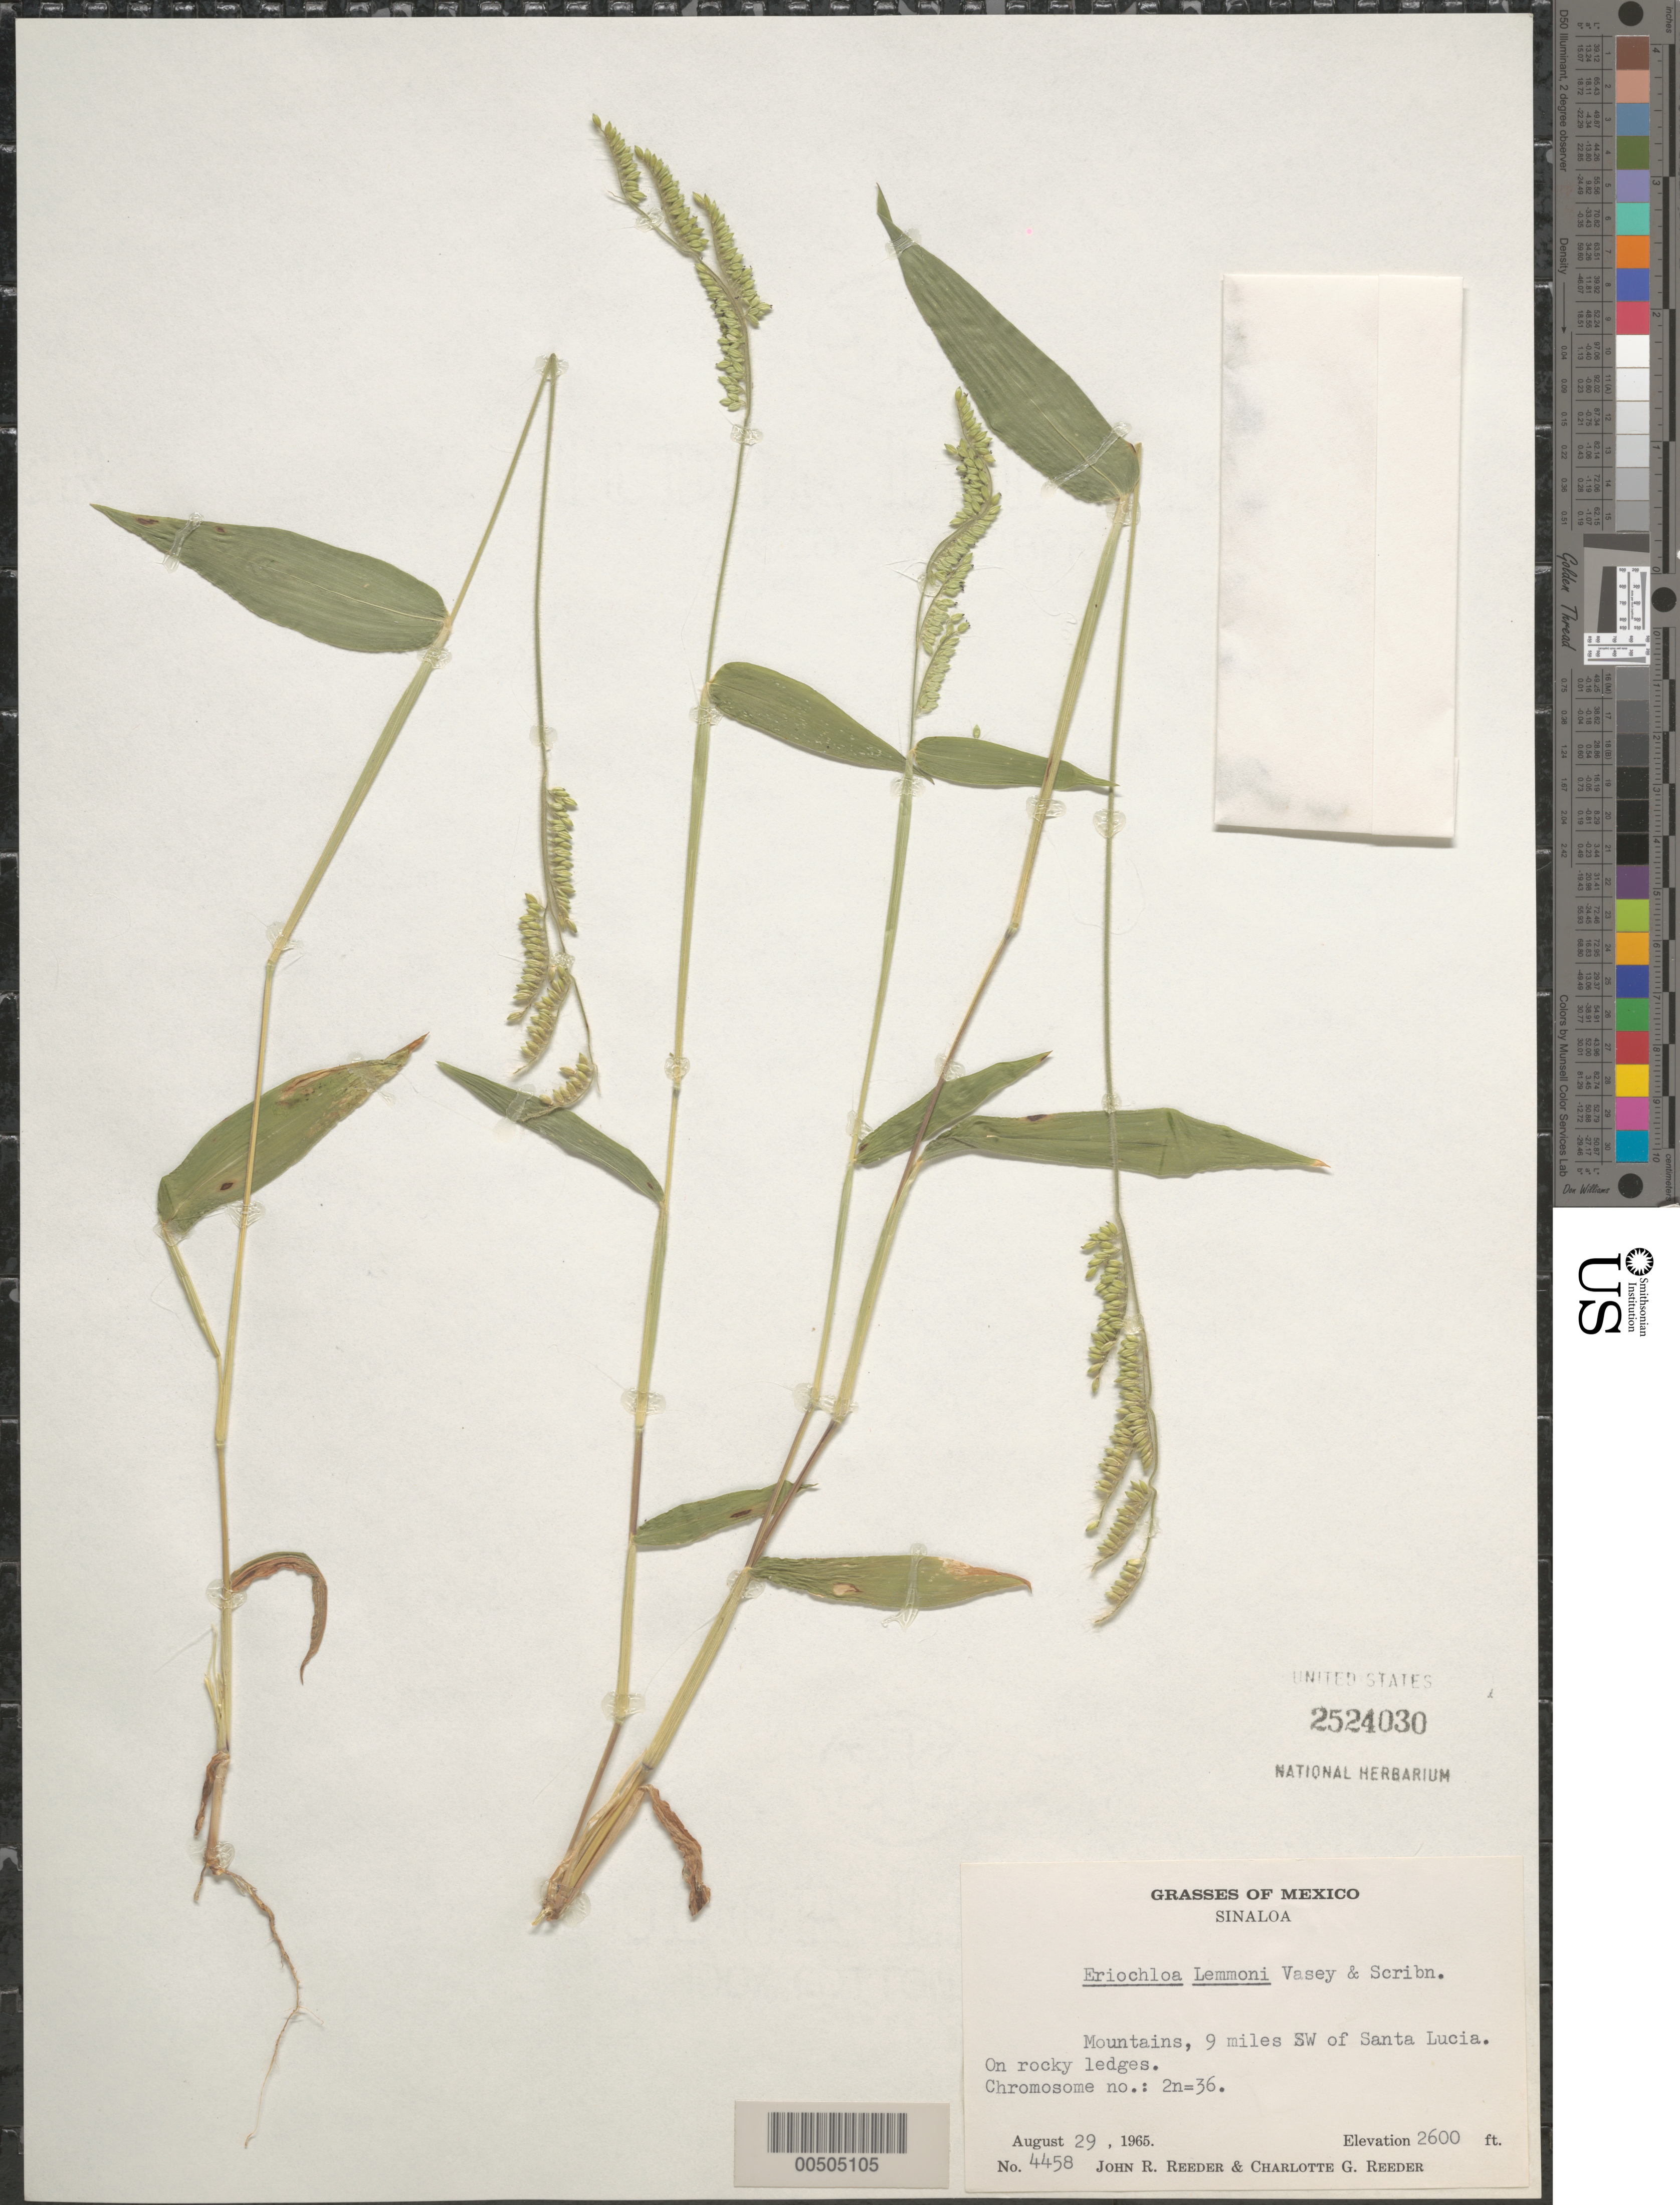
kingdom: Plantae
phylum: Tracheophyta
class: Liliopsida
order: Poales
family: Poaceae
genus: Eriochloa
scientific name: Eriochloa lemmonii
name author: Vasey & Scribn.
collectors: J. R. Reeder & C. G. Reeder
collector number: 4458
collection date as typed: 29 Aug 1965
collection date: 1965-08-29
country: Mexico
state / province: Sinaloa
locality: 9 mi SW of Santa Lucia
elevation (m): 792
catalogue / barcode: US 2524030